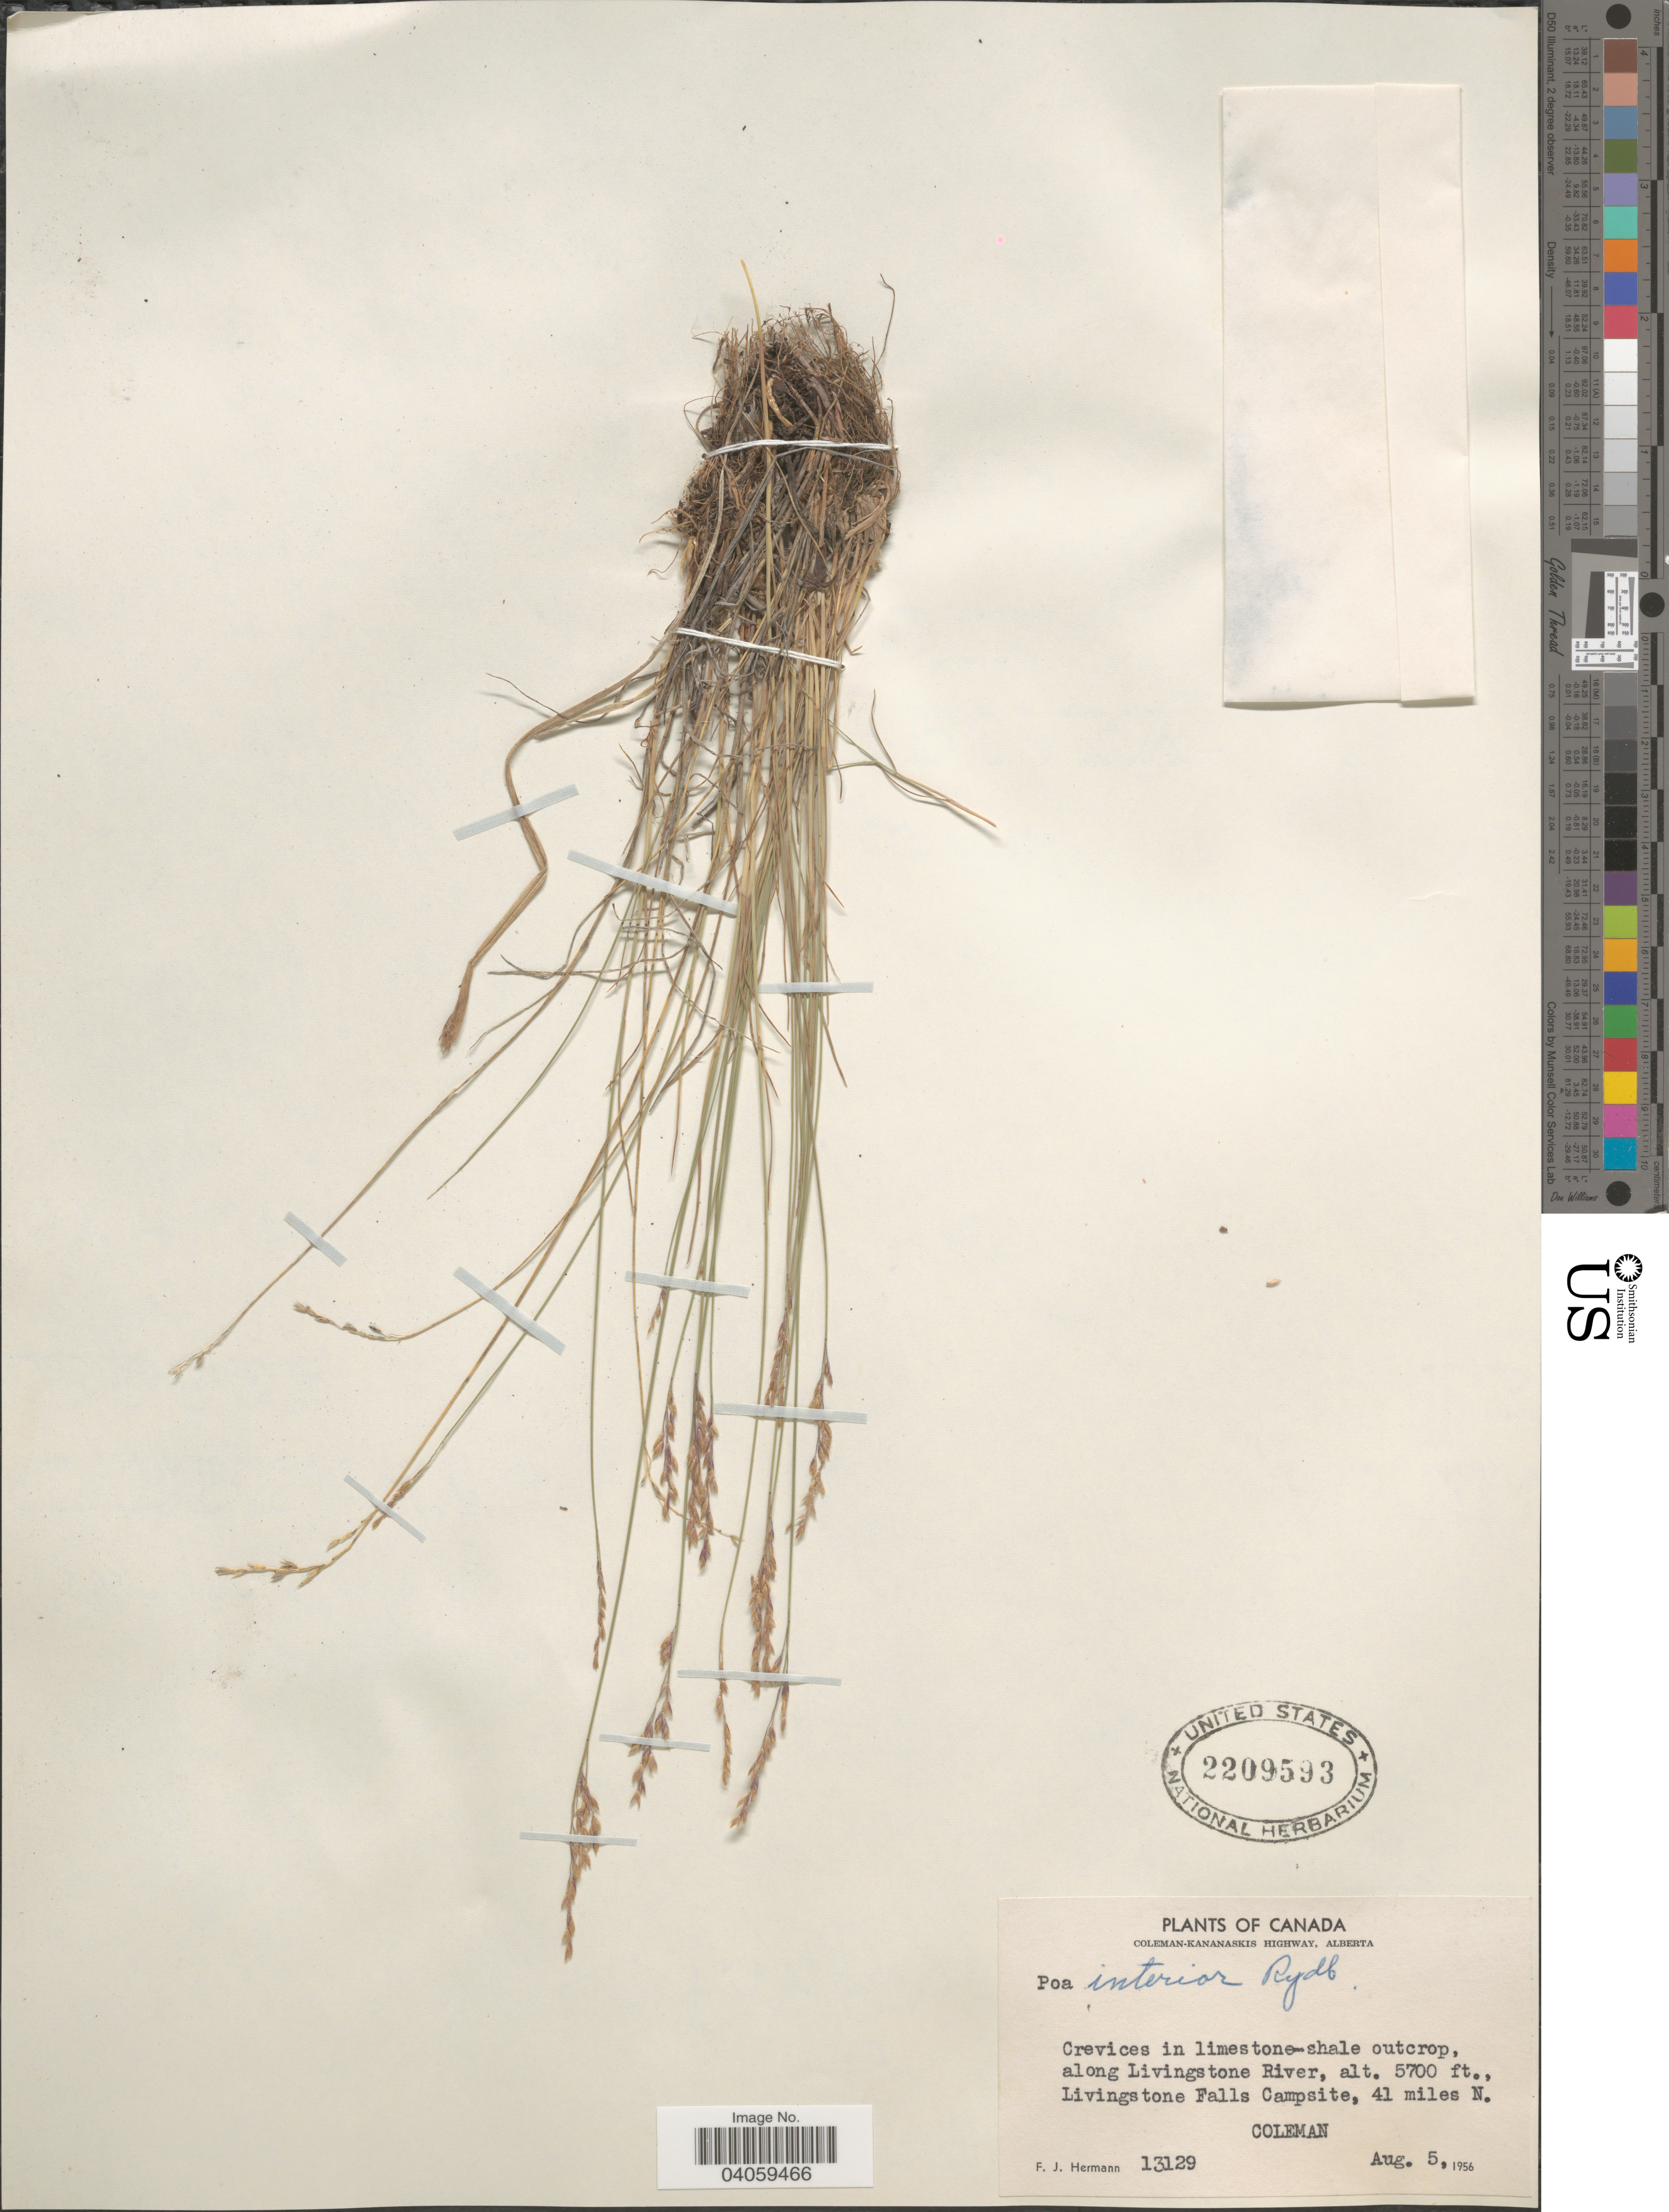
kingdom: Plantae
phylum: Tracheophyta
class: Liliopsida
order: Poales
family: Poaceae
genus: Poa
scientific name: Poa interior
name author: Rydb.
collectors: F. J. Hermann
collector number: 13129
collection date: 1956-08-05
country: Canada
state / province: Alberta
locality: Coleman-Kananaskis Highway. Along Livingstone Falls Campsite, 41 miles N Coleman.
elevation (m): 1737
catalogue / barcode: US 2209593